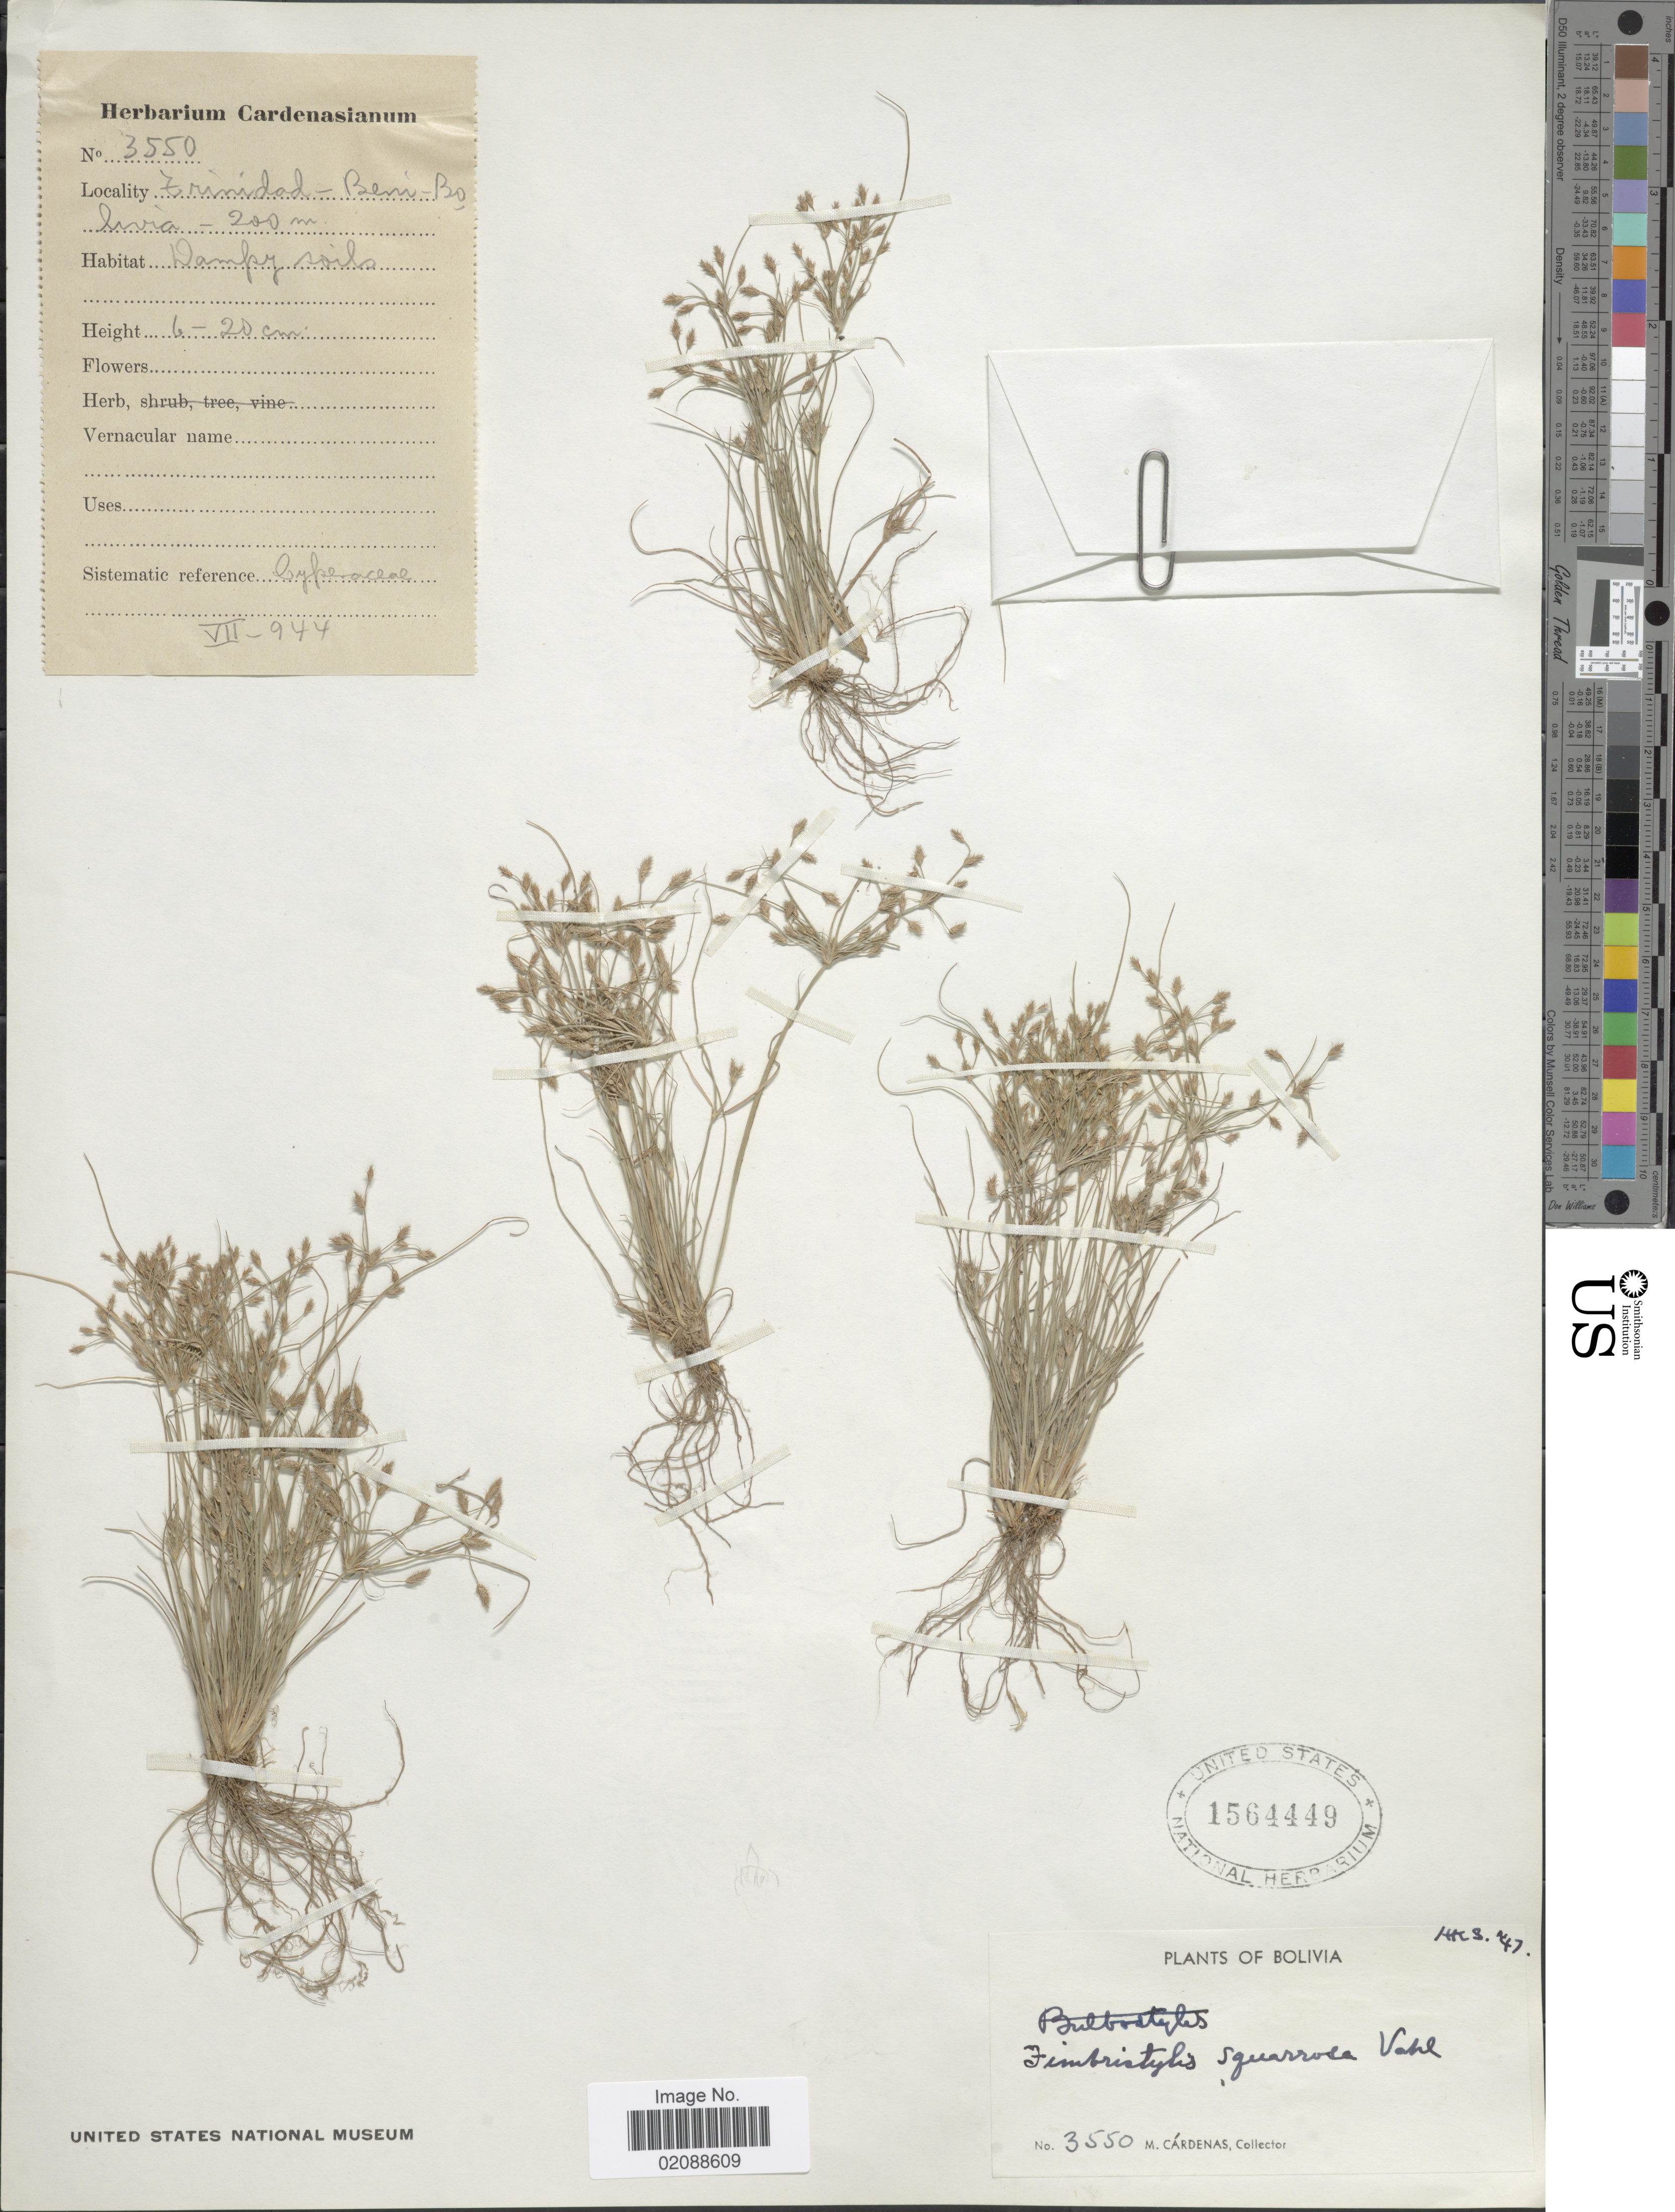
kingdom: Plantae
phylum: Tracheophyta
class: Liliopsida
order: Poales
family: Cyperaceae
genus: Fimbristylis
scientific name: Fimbristylis squarrosa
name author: Vahl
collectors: M. Cárdenas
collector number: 3550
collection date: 1944-07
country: Bolivia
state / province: Beni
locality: Trinidad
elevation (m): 200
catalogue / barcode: US 1564449